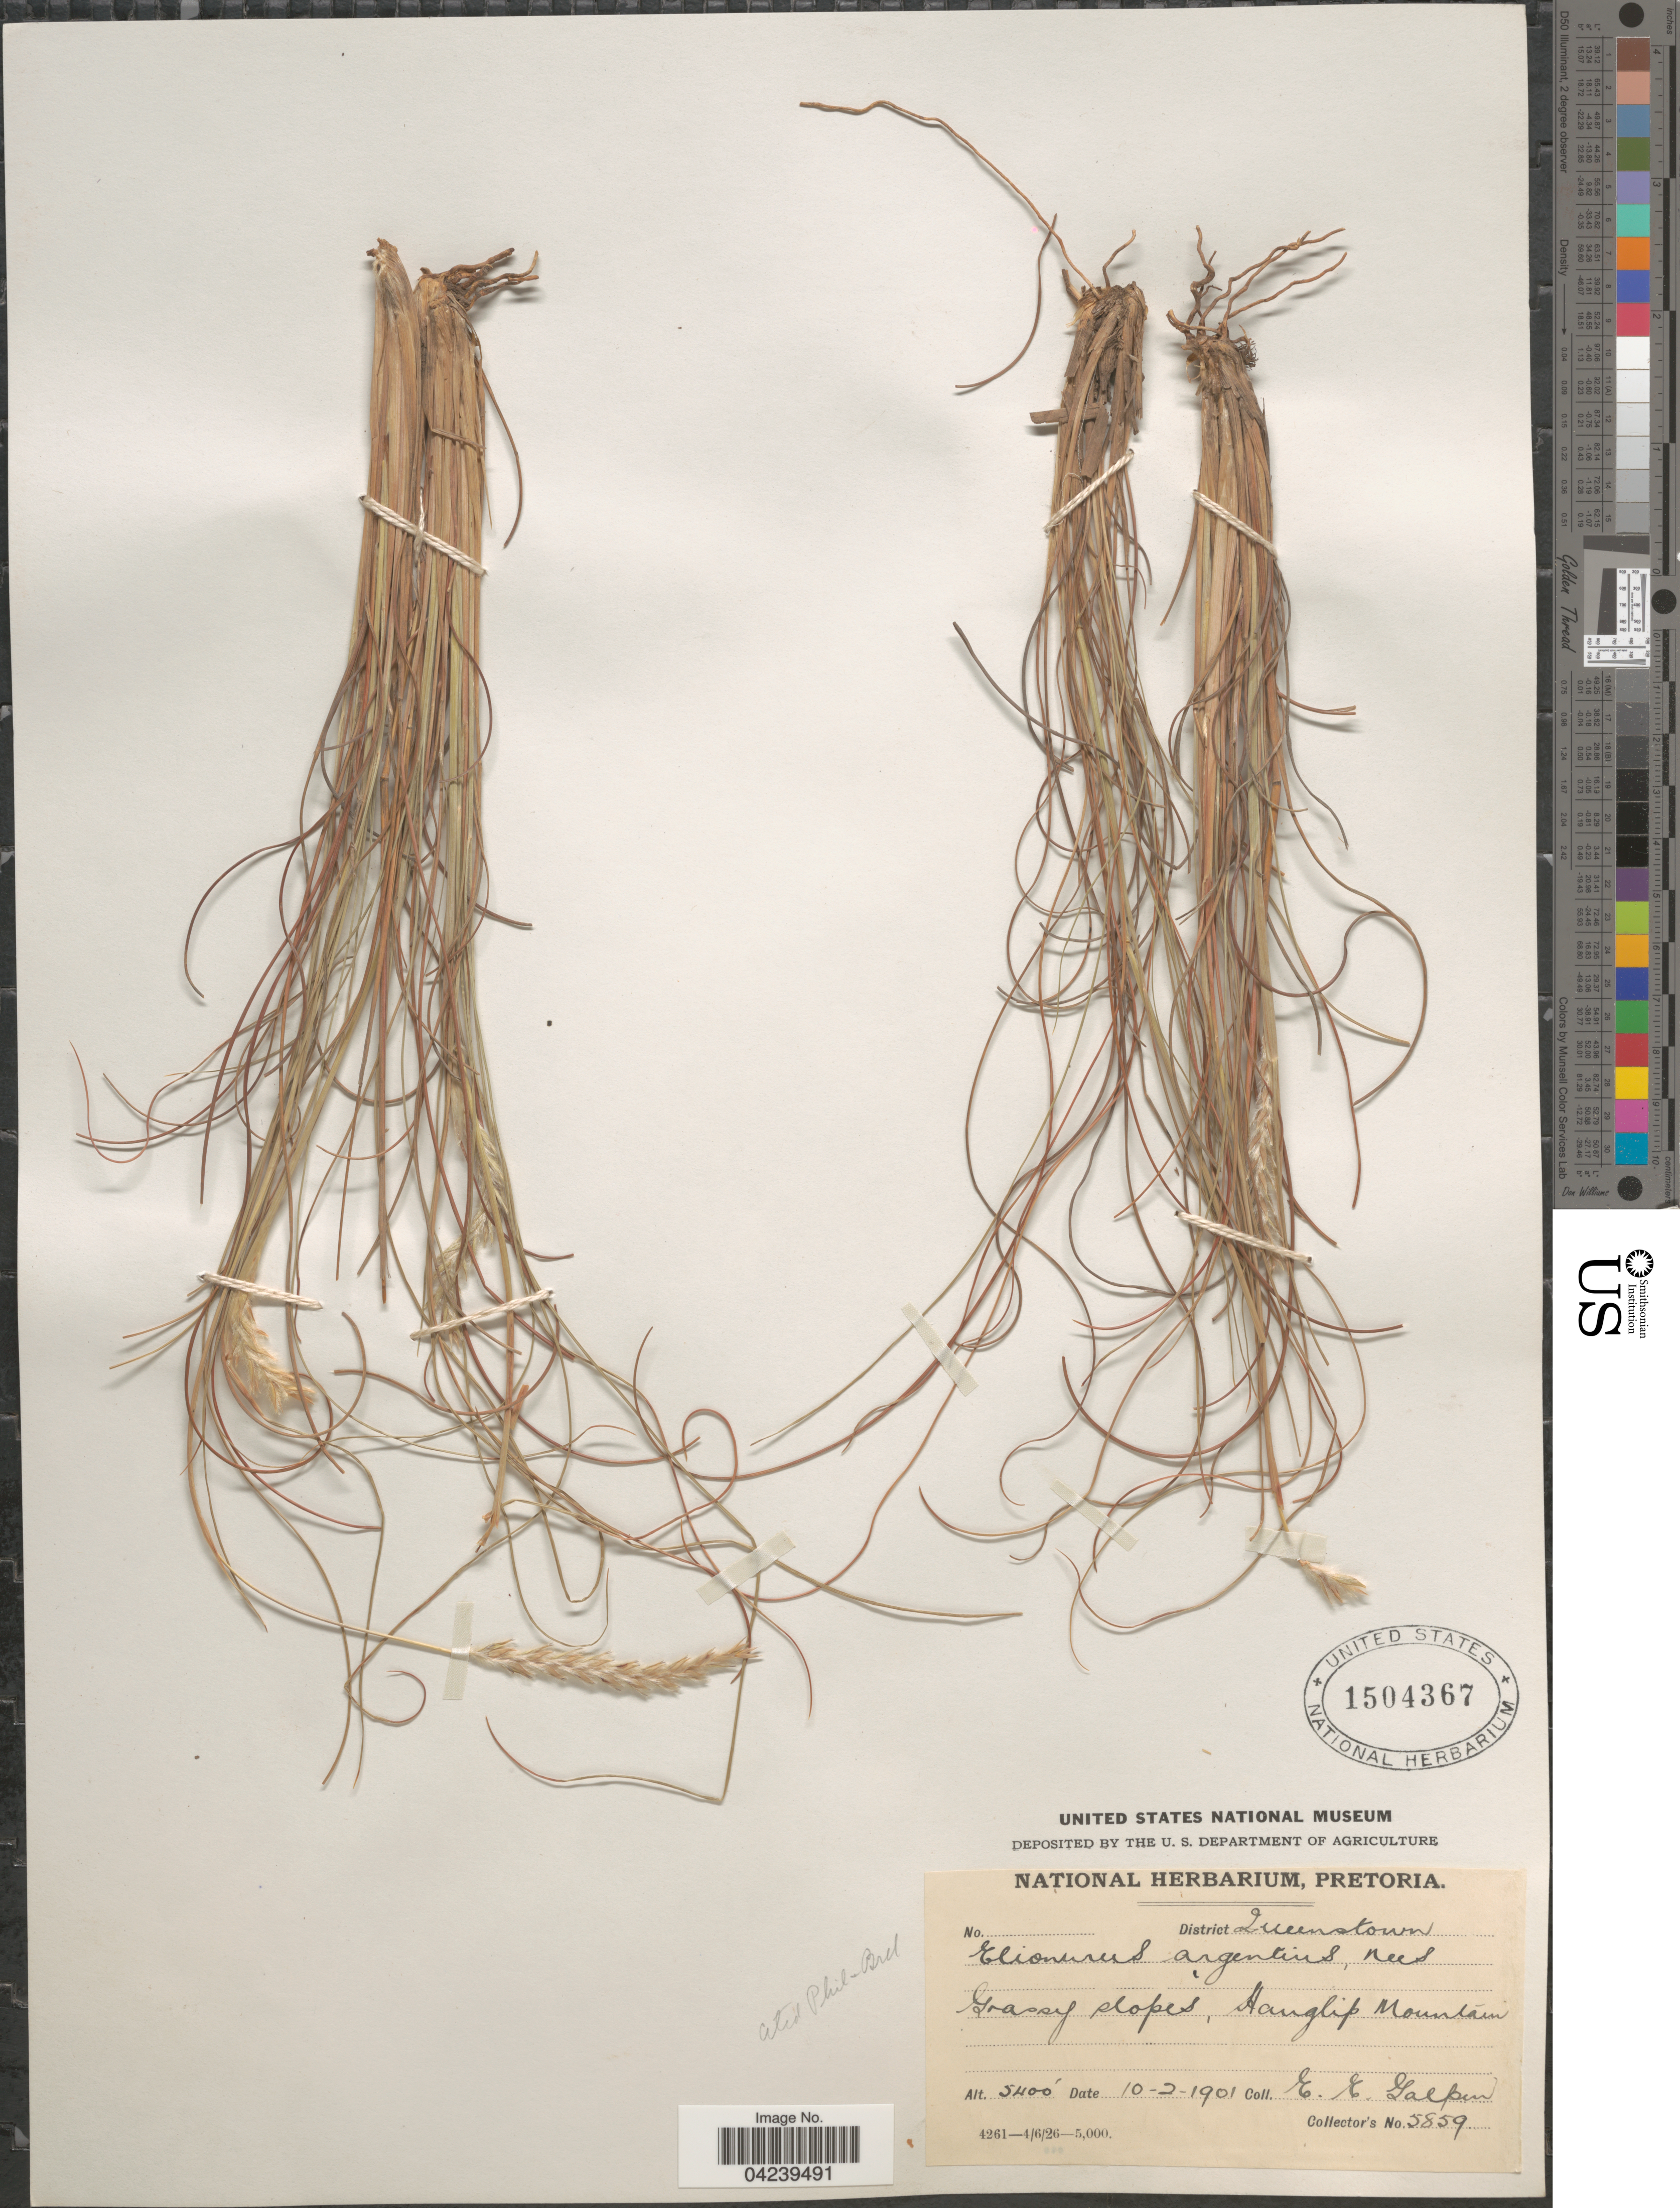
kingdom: Plantae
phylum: Tracheophyta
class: Liliopsida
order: Poales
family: Poaceae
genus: Elionurus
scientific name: Elionurus muticus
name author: (Spreng.) Kuntze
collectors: E. Galpin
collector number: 5859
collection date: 1901-02-10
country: South Africa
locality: District Queenstown. Grassy slopes, Hanglip Mountain.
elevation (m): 1646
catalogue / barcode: US 1504367